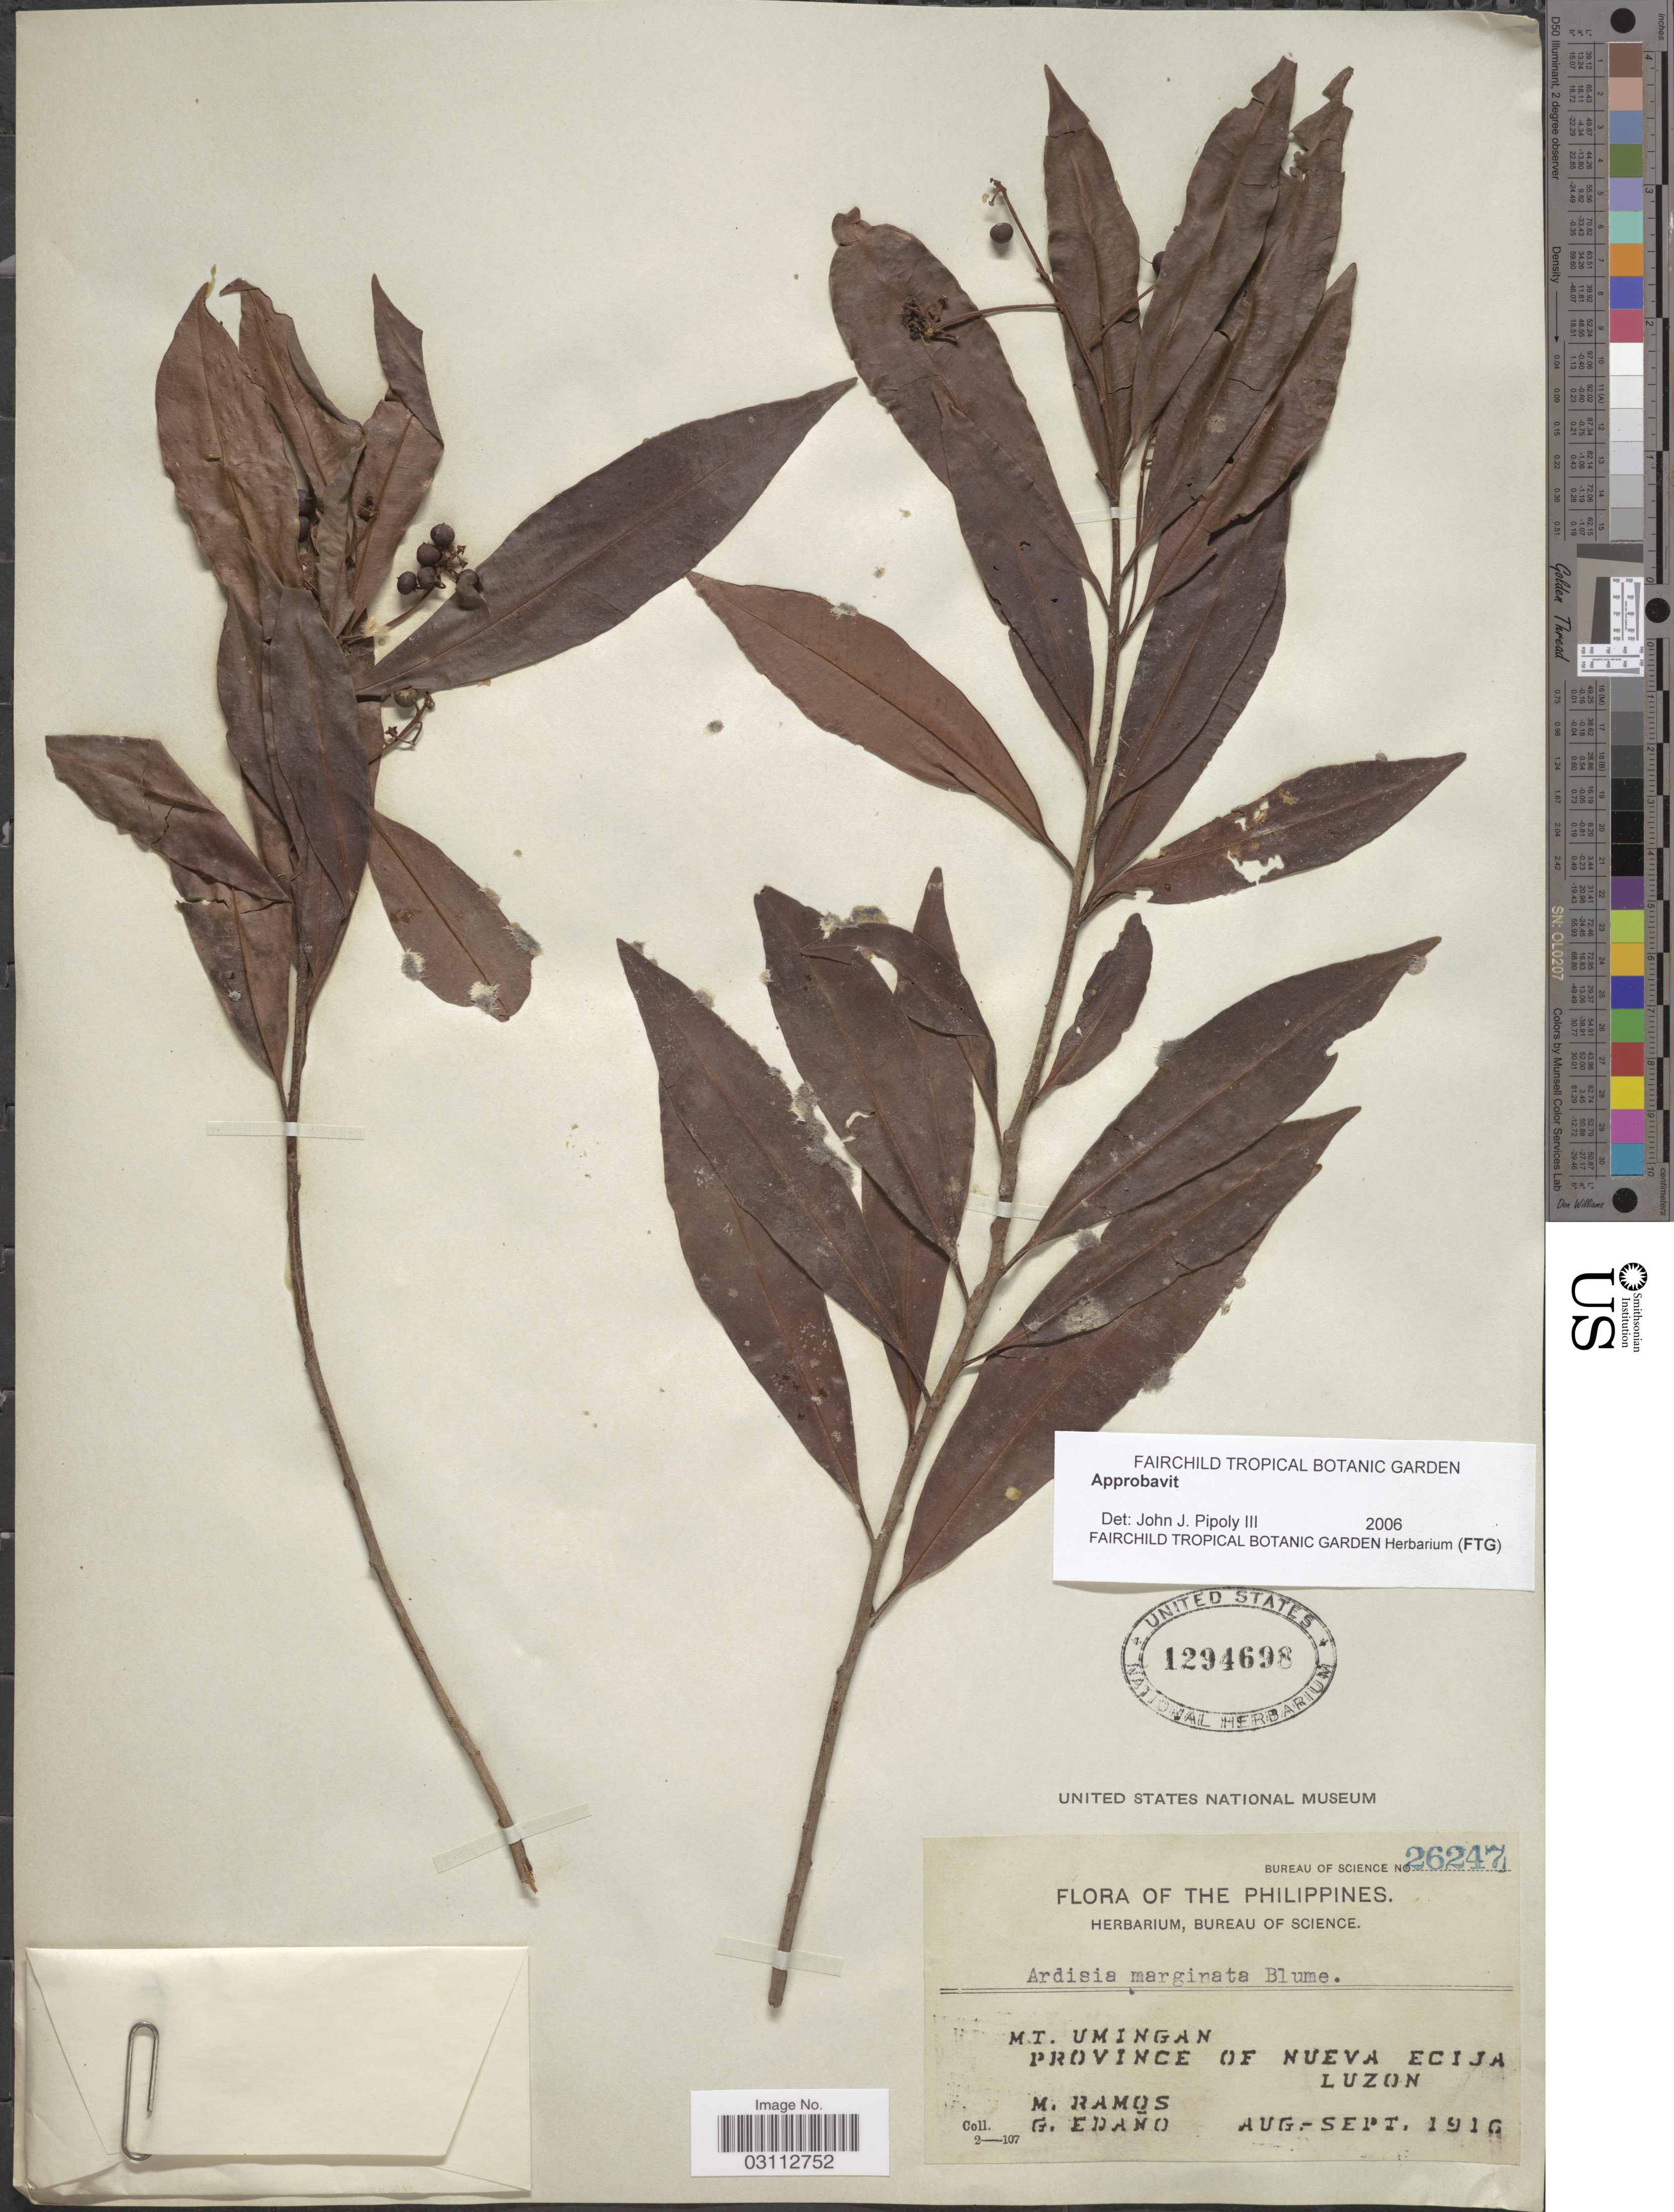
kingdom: Plantae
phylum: Tracheophyta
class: Magnoliopsida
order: Ericales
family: Primulaceae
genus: Ardisia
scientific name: Ardisia marginata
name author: Blume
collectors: M. Ramos & G. Edaño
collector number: Bureau of science 26247!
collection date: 1916-08/1916-09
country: Philippines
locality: Mt. Umingan, Province of Nueva Ecija, Luzon.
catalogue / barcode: US 1294698